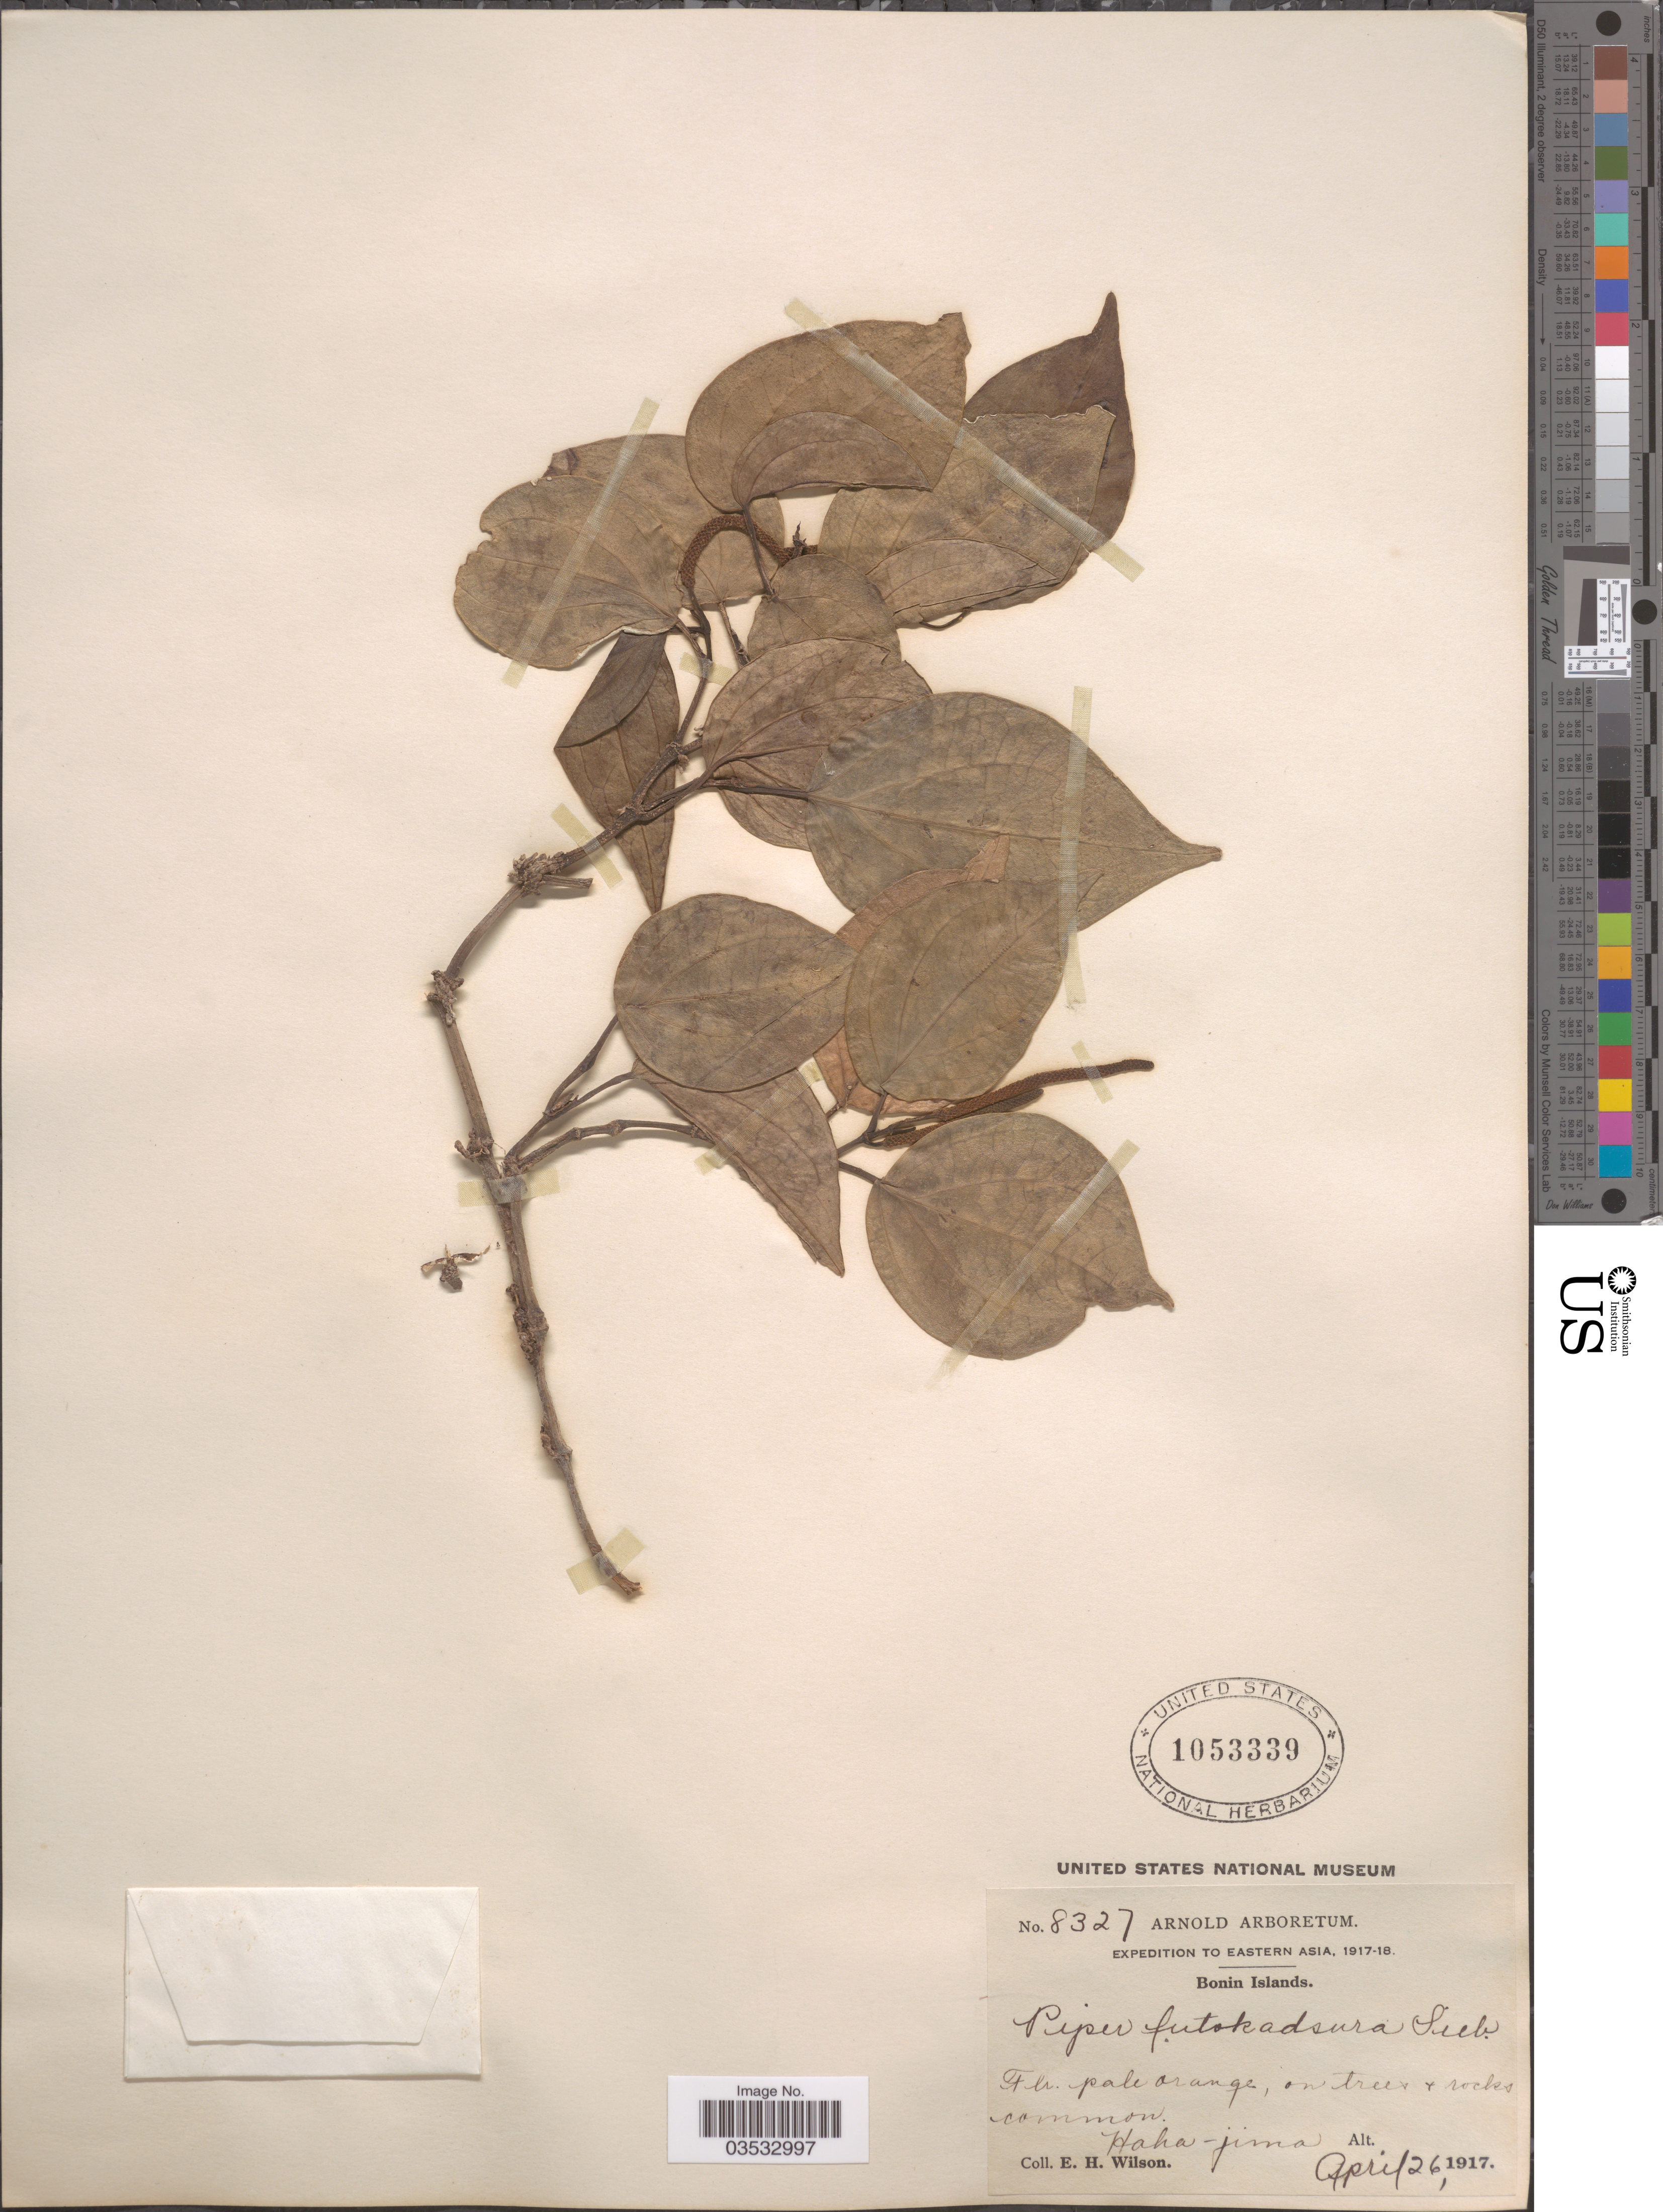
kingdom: Plantae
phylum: Tracheophyta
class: Magnoliopsida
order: Piperales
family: Piperaceae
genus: Piper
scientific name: Piper kadsura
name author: (Choisy) Ohwi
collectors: E. Wilson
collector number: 8327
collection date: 1917-04-26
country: Japan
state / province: Tokyo, Federal City of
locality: Eastern Asia. Bonin Islands. Haha-jima.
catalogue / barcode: US 1053339